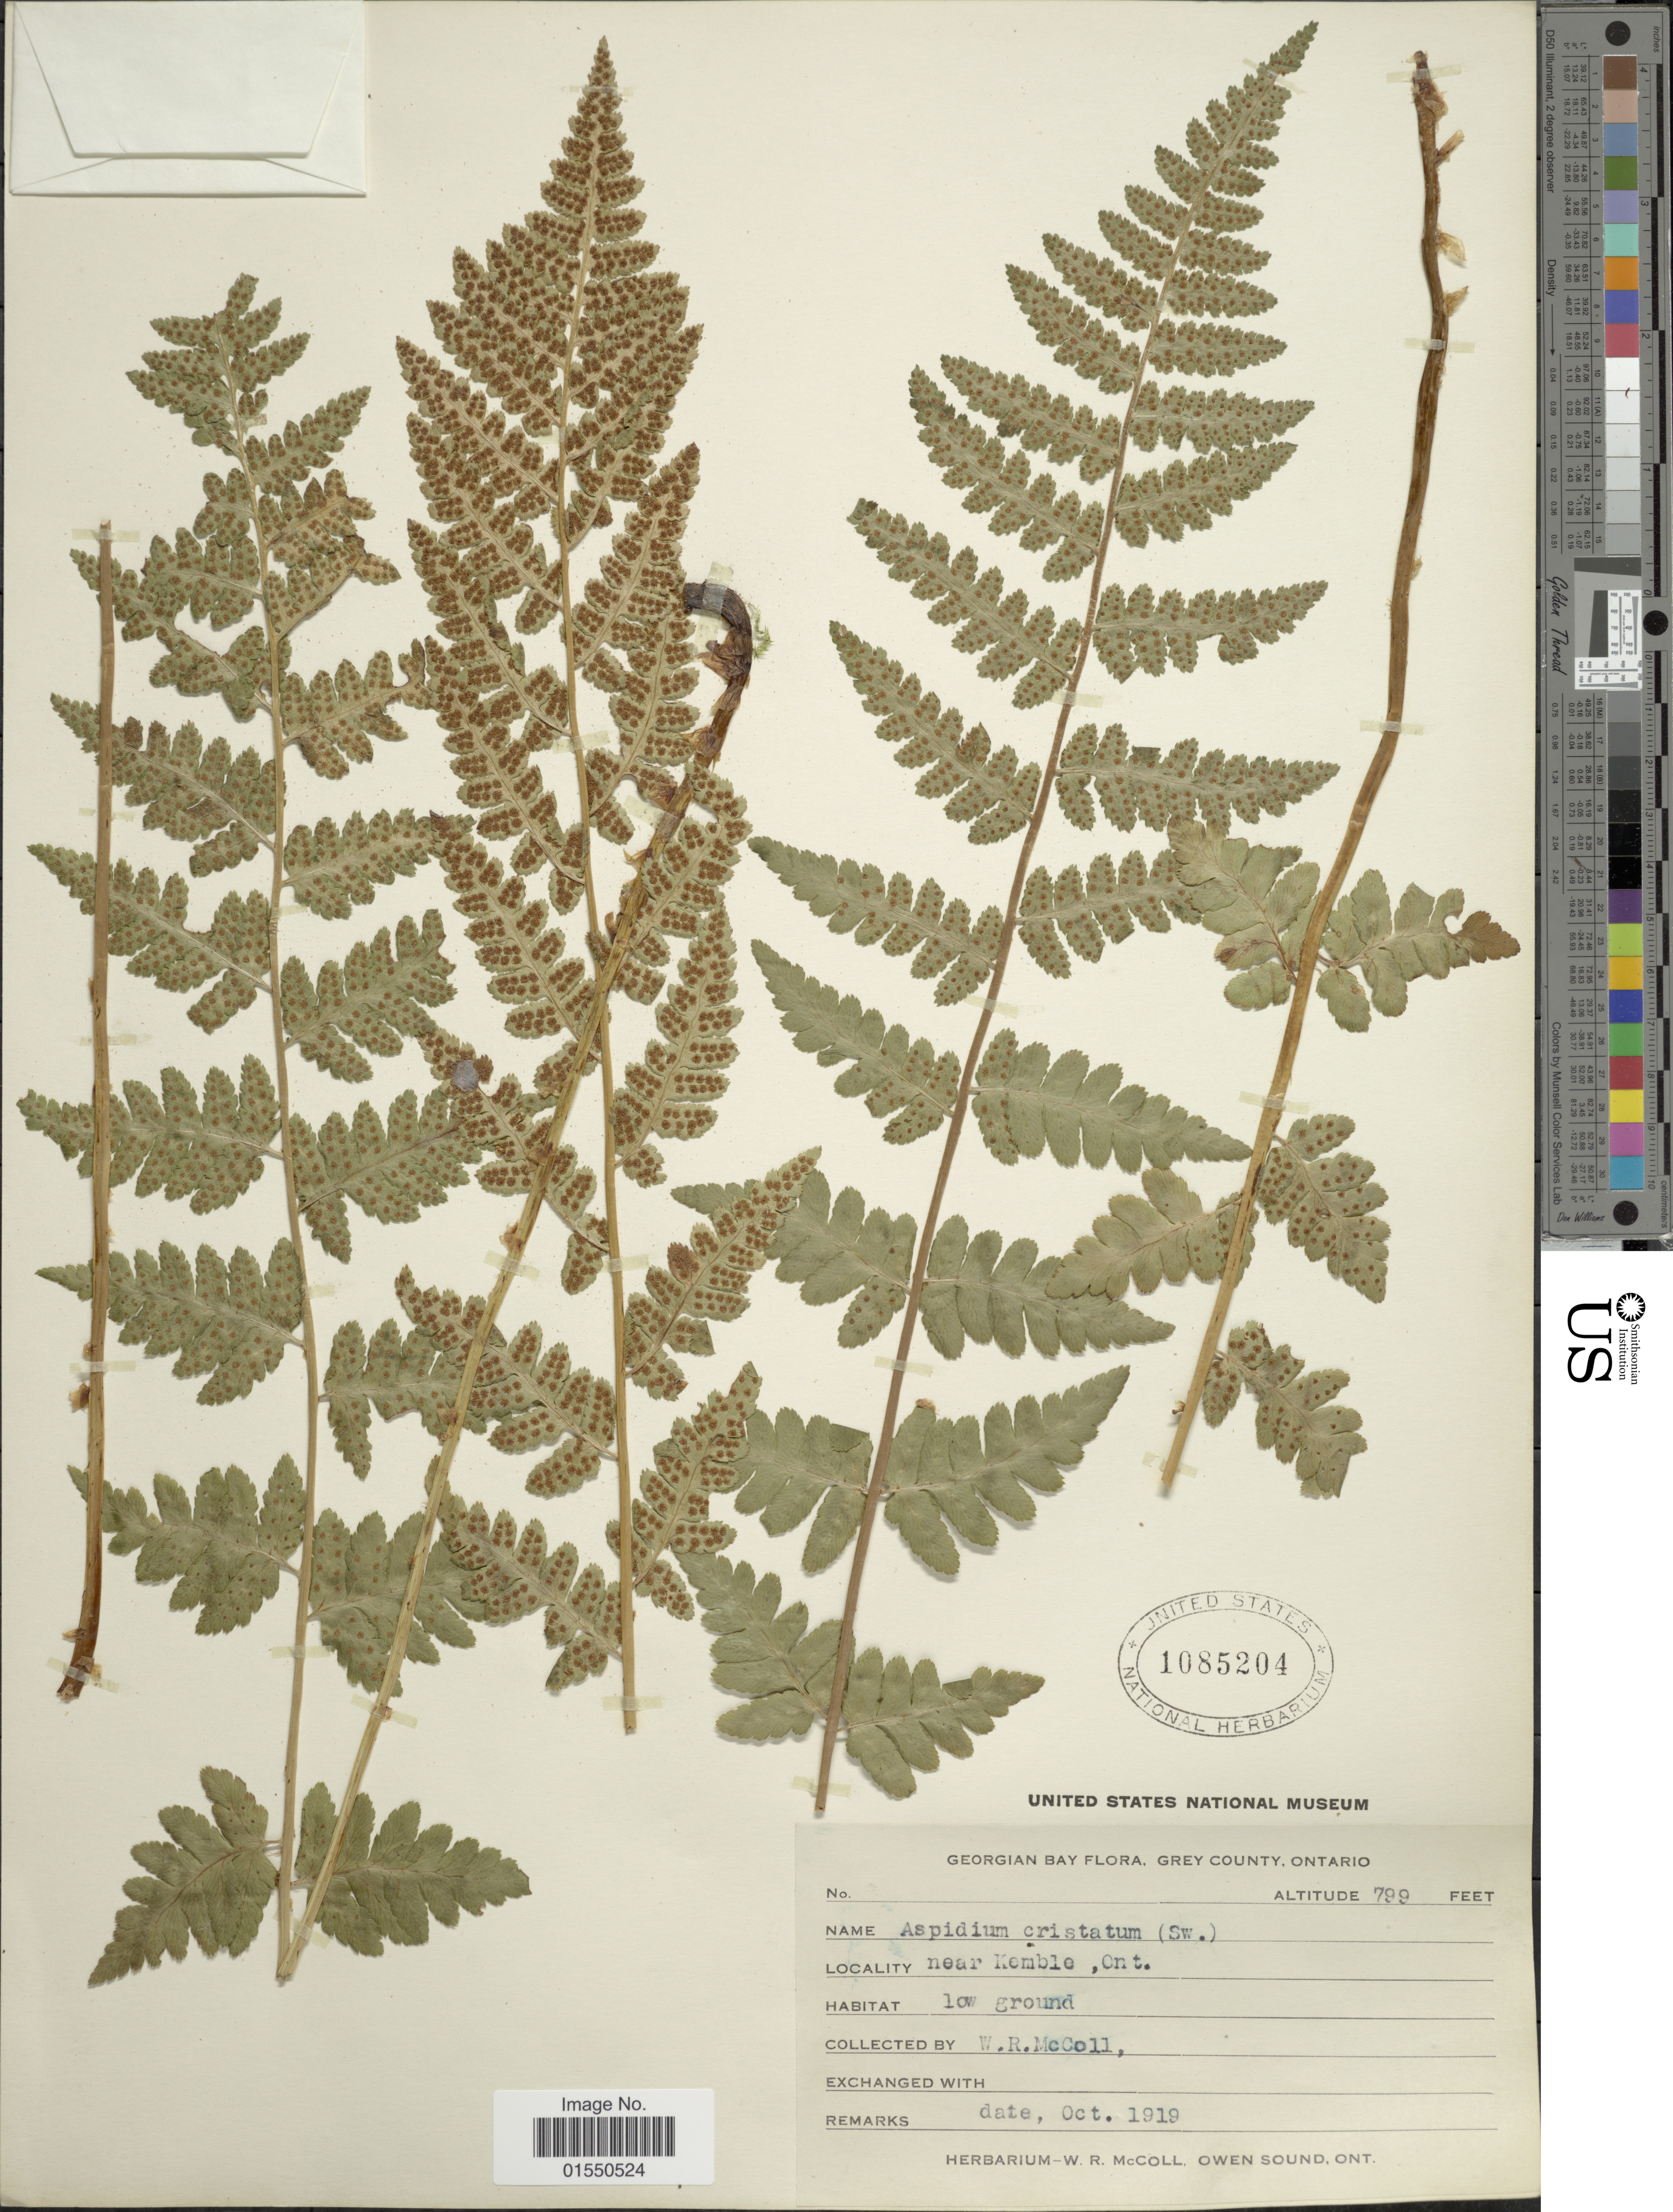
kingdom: Plantae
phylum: Tracheophyta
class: Polypodiopsida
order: Polypodiales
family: Dryopteridaceae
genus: Dryopteris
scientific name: Dryopteris cristata var. spinulosa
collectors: W. McColl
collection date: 1919-10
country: Canada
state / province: Ontario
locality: Georgian Bay Flora, Grey County, near Kemble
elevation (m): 244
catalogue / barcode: US 1085204